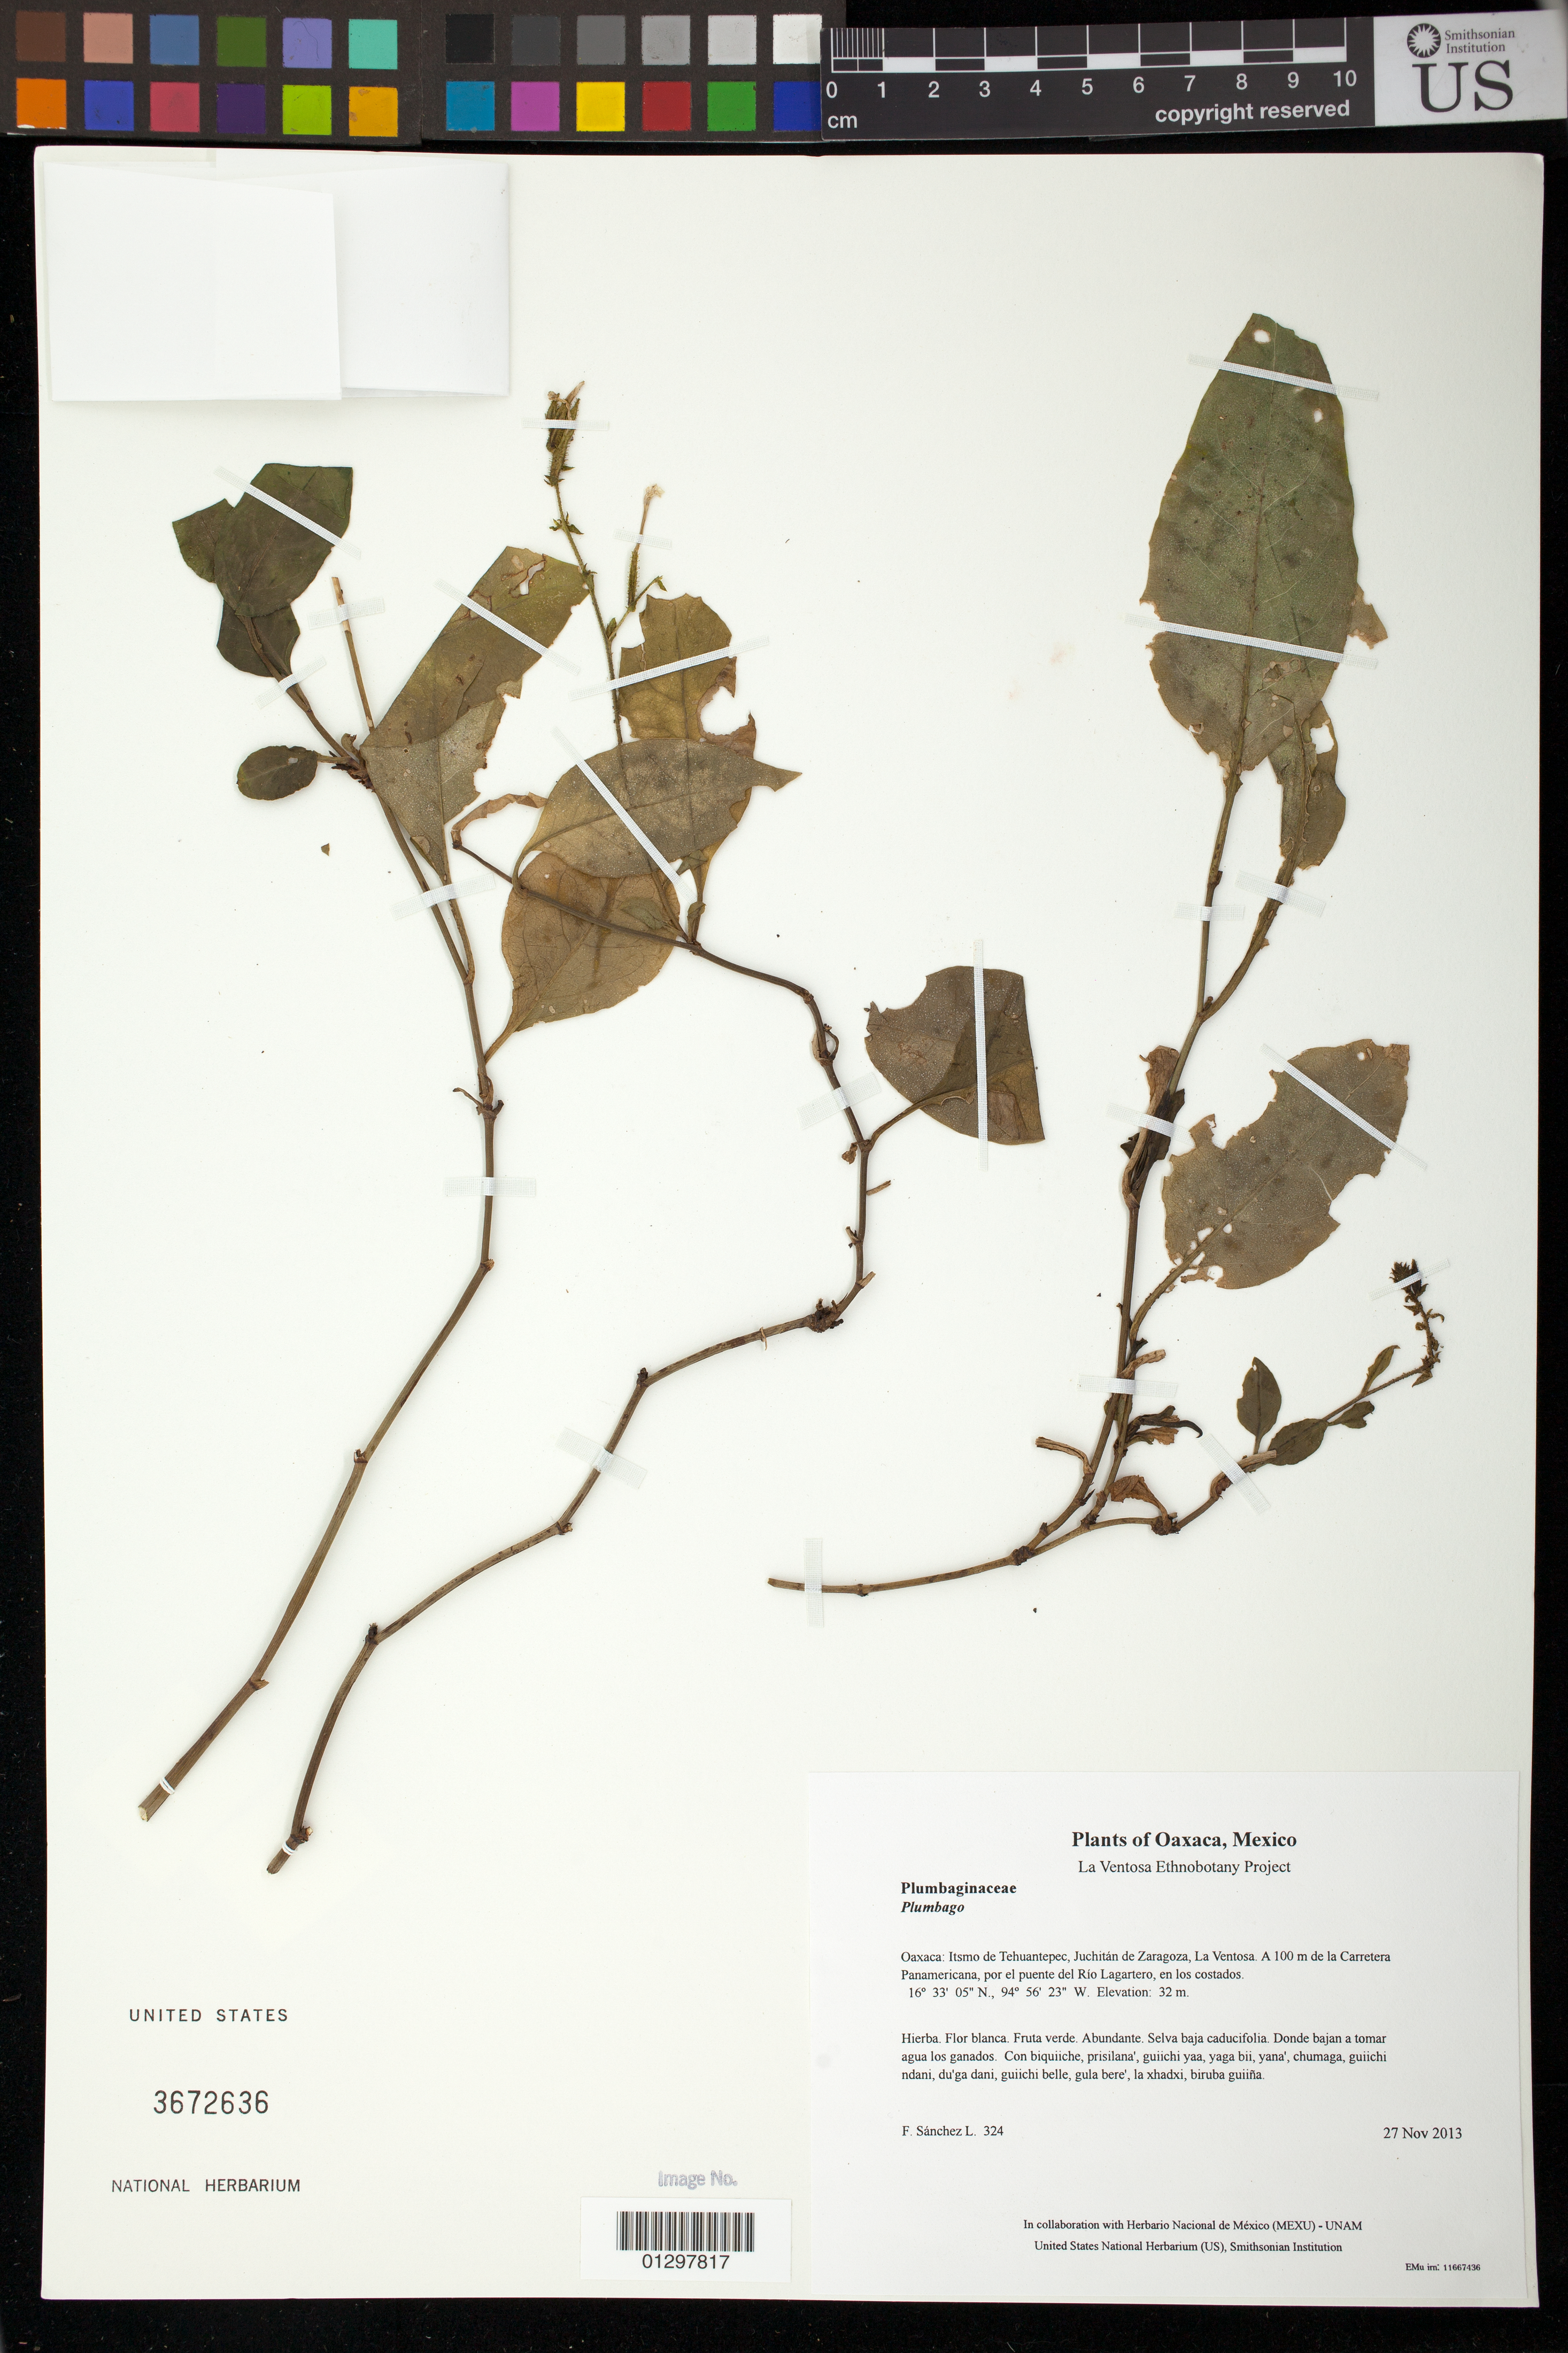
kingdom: Plantae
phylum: Tracheophyta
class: Magnoliopsida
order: Caryophyllales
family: Plumbaginaceae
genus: Plumbago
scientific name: Plumbago scandens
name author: L.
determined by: Velasco G., Kenia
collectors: F. Sánchez L.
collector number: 324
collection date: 2013-11-27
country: Mexico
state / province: Oaxaca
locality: Itsmo de Tehuantepec, Juchitán de Zaragoza, La Ventosa. A 100 m de la Carretera Panamericana, por el puente del Río Lagartero, en los costados.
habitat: Selva baja caducifolia. Donde bajan a tomar agua los ganados.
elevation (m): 32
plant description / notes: JEBOT, MEXU, SERO, US; Guixi bandaga. Guie' naquichi'. Cuaananaxhi naga'. Stale.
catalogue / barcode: US 3672363